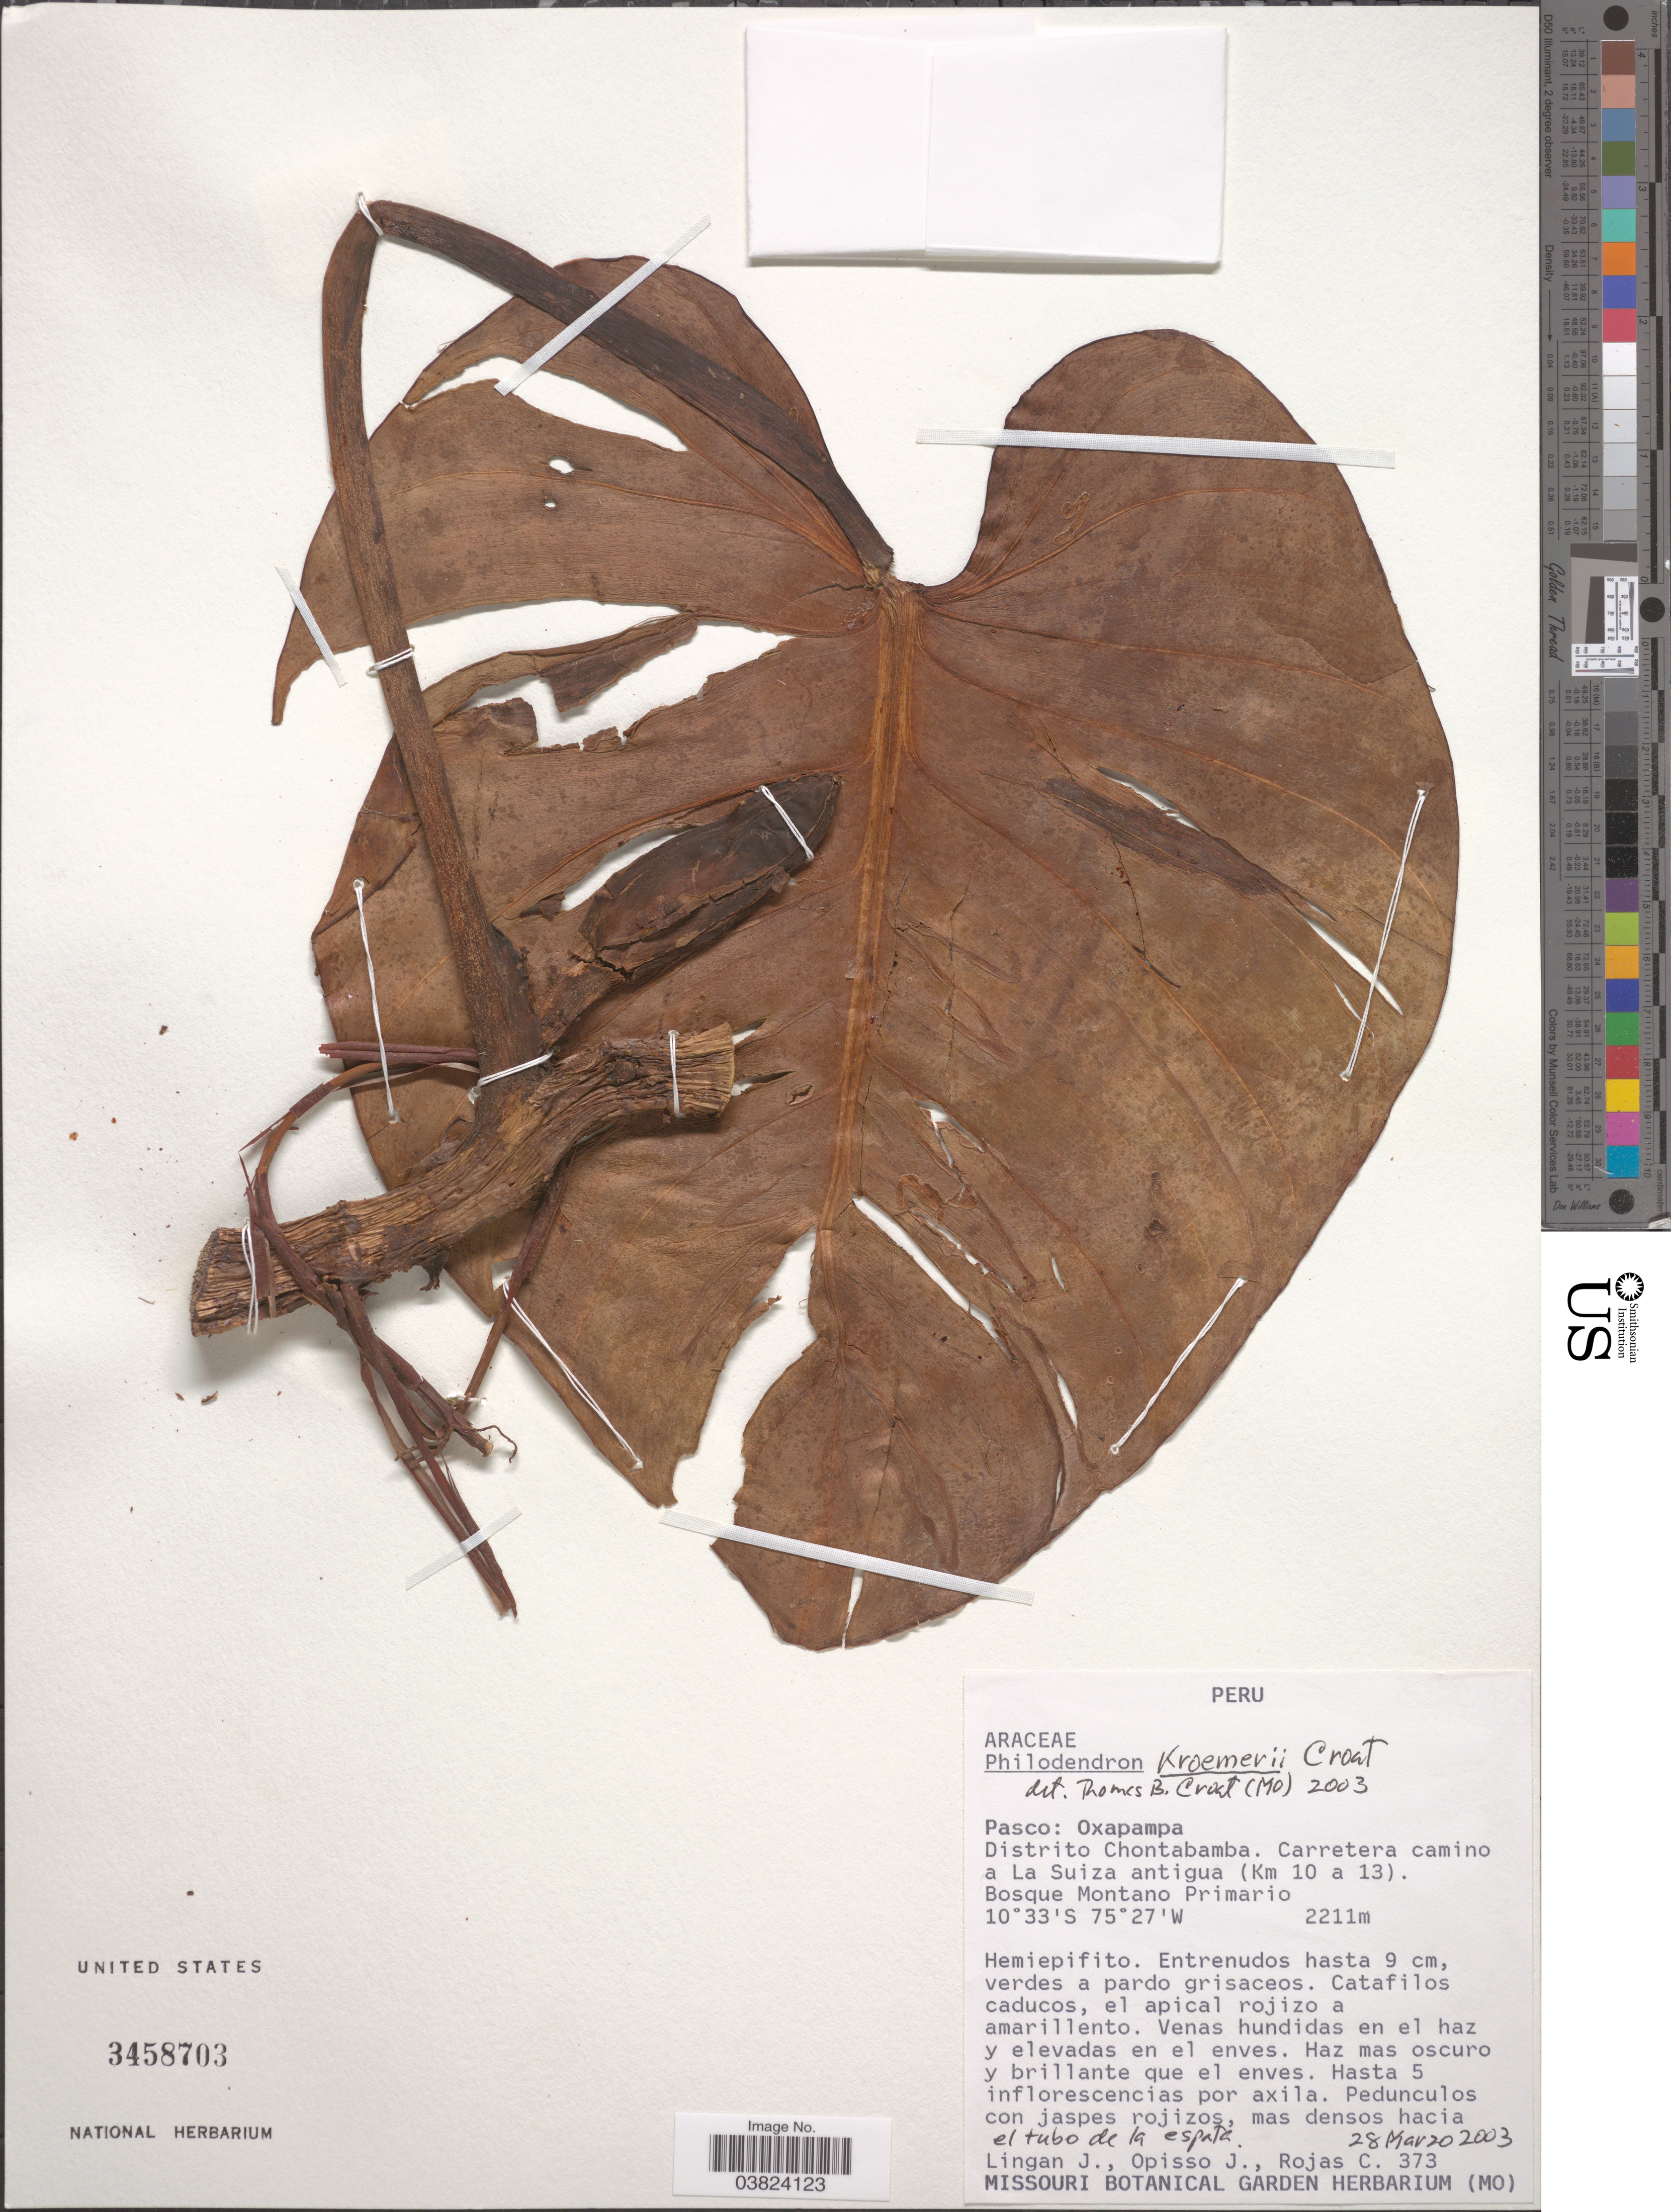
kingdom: Plantae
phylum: Tracheophyta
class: Liliopsida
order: Alismatales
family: Araceae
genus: Philodendron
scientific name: Philodendron kroemeri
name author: Croat & Acebey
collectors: J. Lingan, J. Opisso & C. Rojas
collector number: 373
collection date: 2003-03-28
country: Peru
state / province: Pasco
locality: Oxapampa. Distrito Chontabamba. Carretera camino a La Suiza antigua (Km 10 a 13). Bosque Montano Primario.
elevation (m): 2211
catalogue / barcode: US 3458703